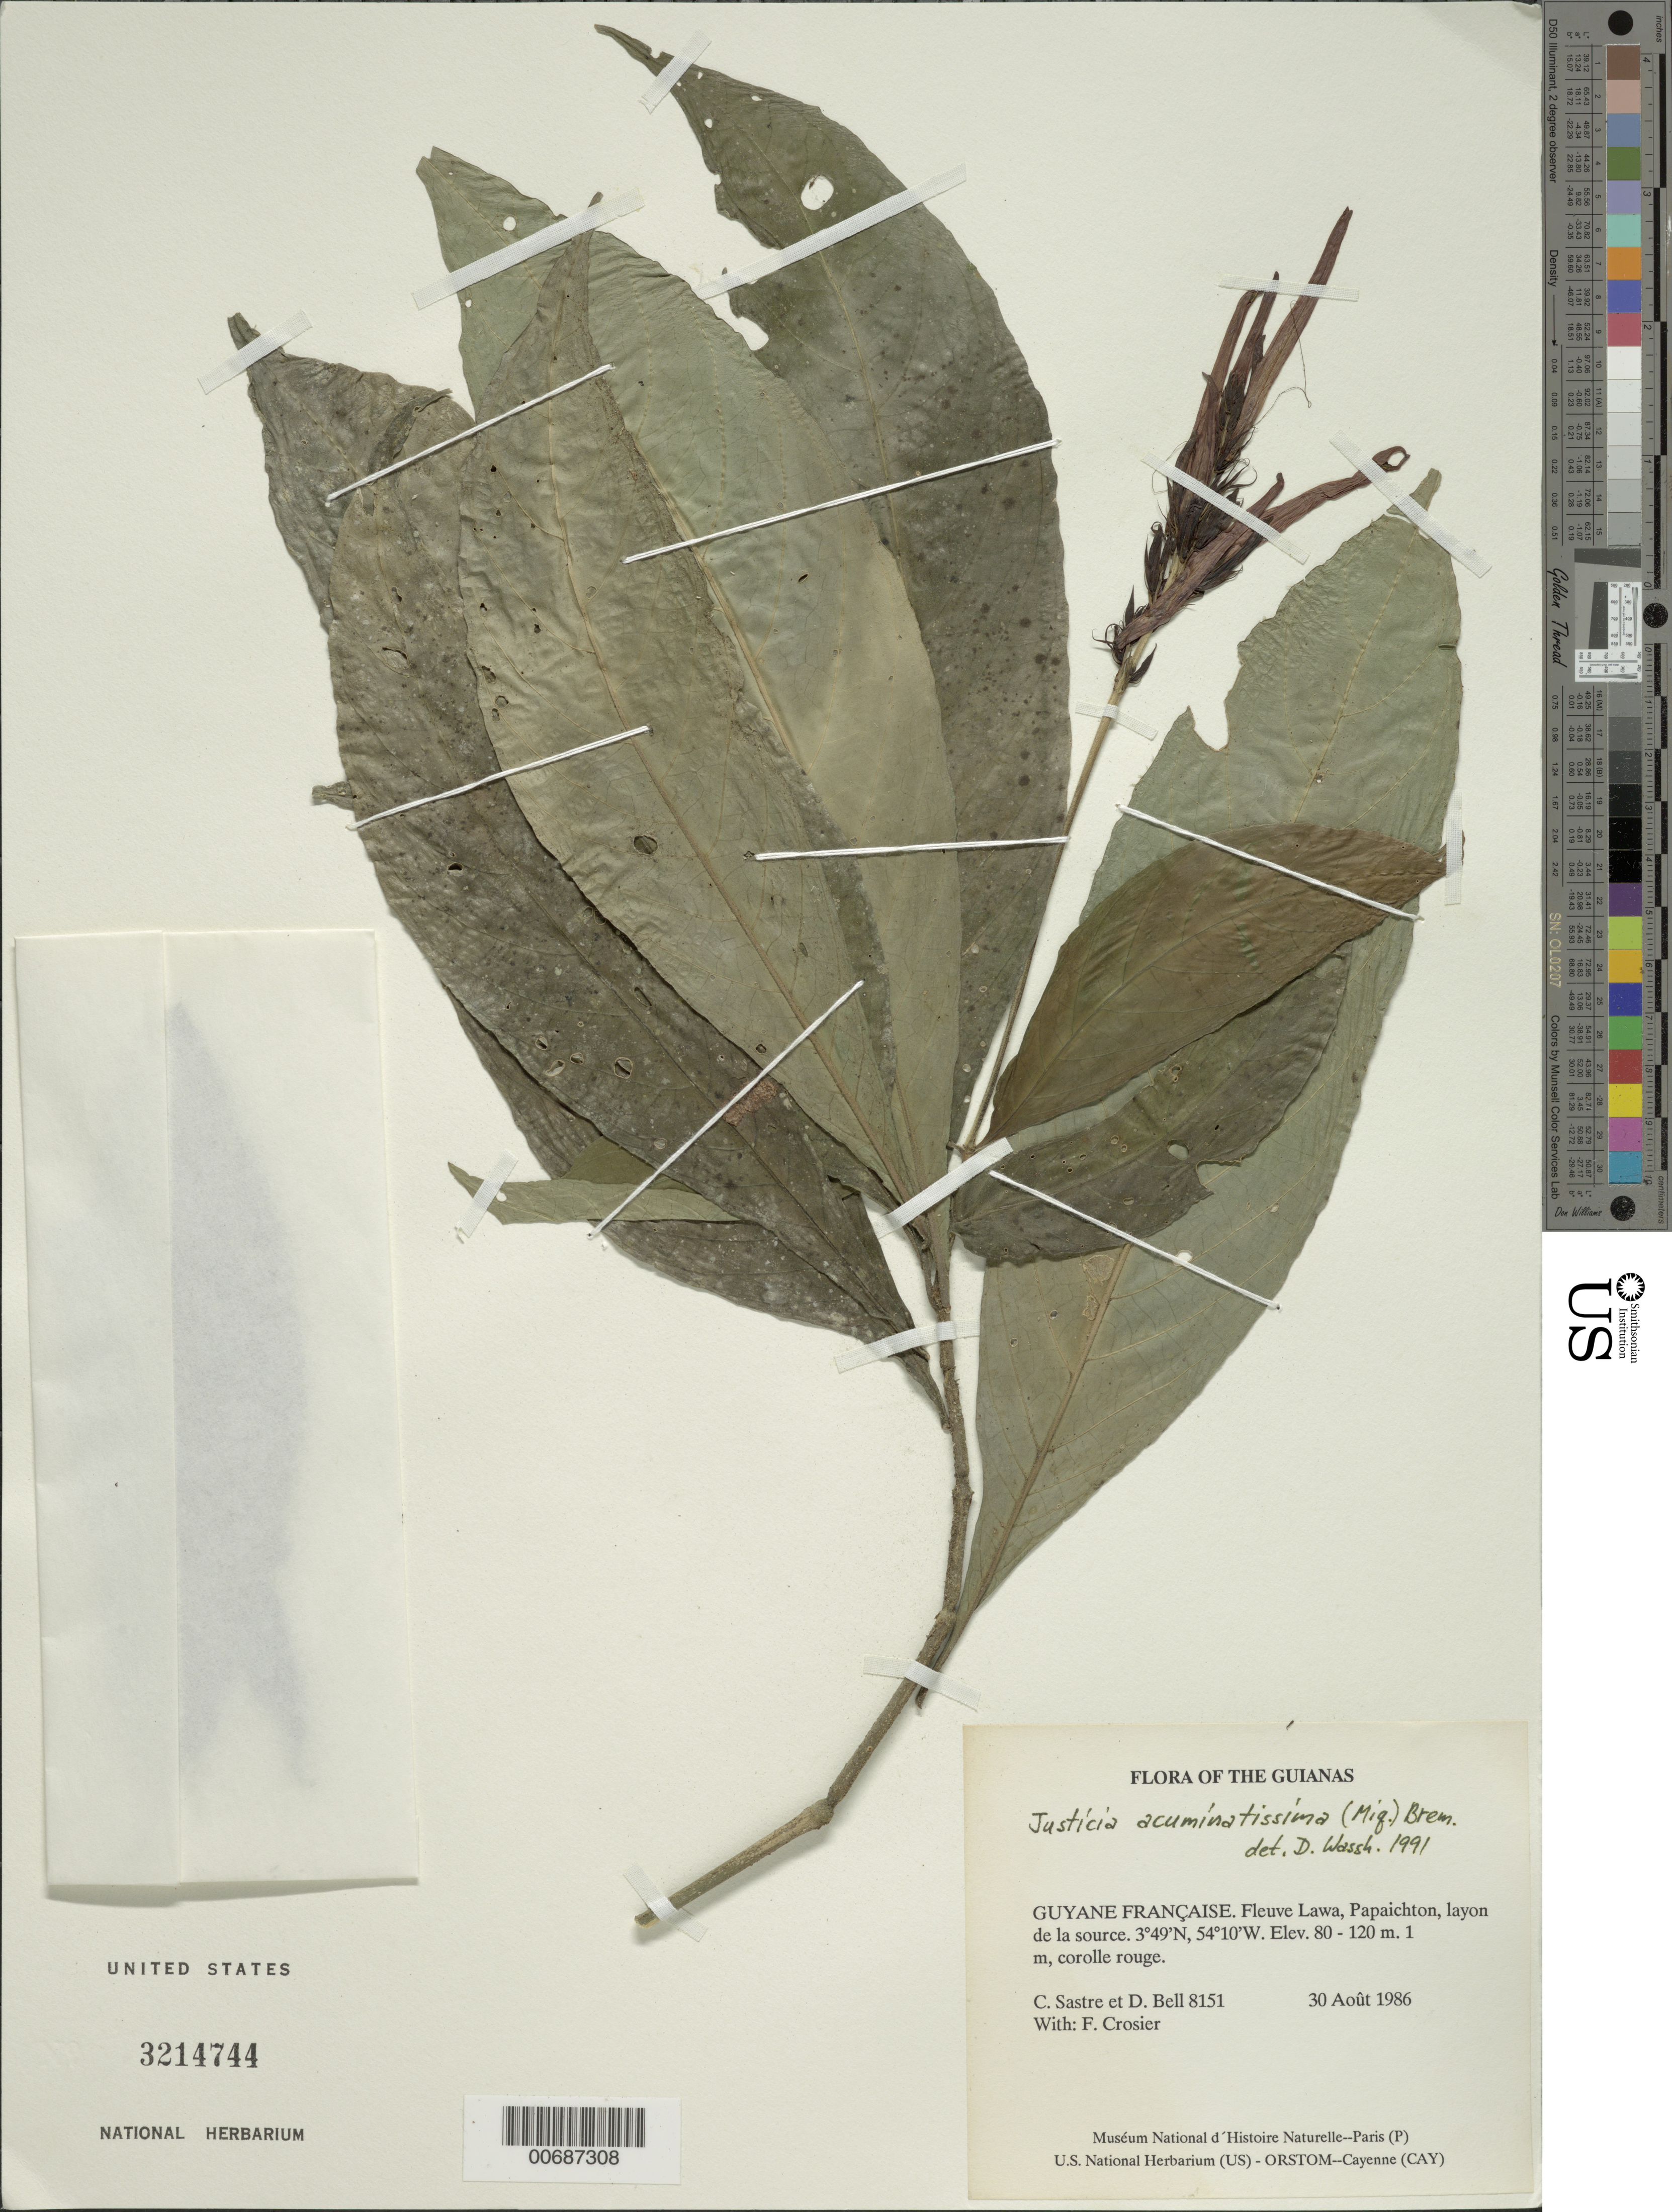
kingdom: Plantae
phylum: Tracheophyta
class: Magnoliopsida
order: Lamiales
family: Acanthaceae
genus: Justicia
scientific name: Justicia acuminatissima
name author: (Miq.) Bremek.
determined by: Wasshausen, Dieter C., (BOT), Smithsonian Institution - National Museum of Natural History (UNITED STATES)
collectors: C. H. L. Sastre, D. A. Bell & F. Crozier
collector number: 8151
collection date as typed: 30 August 1986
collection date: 1986-08-30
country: French Guiana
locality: Fleuve Lawa, Papaichton, layon de la source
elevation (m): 80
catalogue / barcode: US 3214744